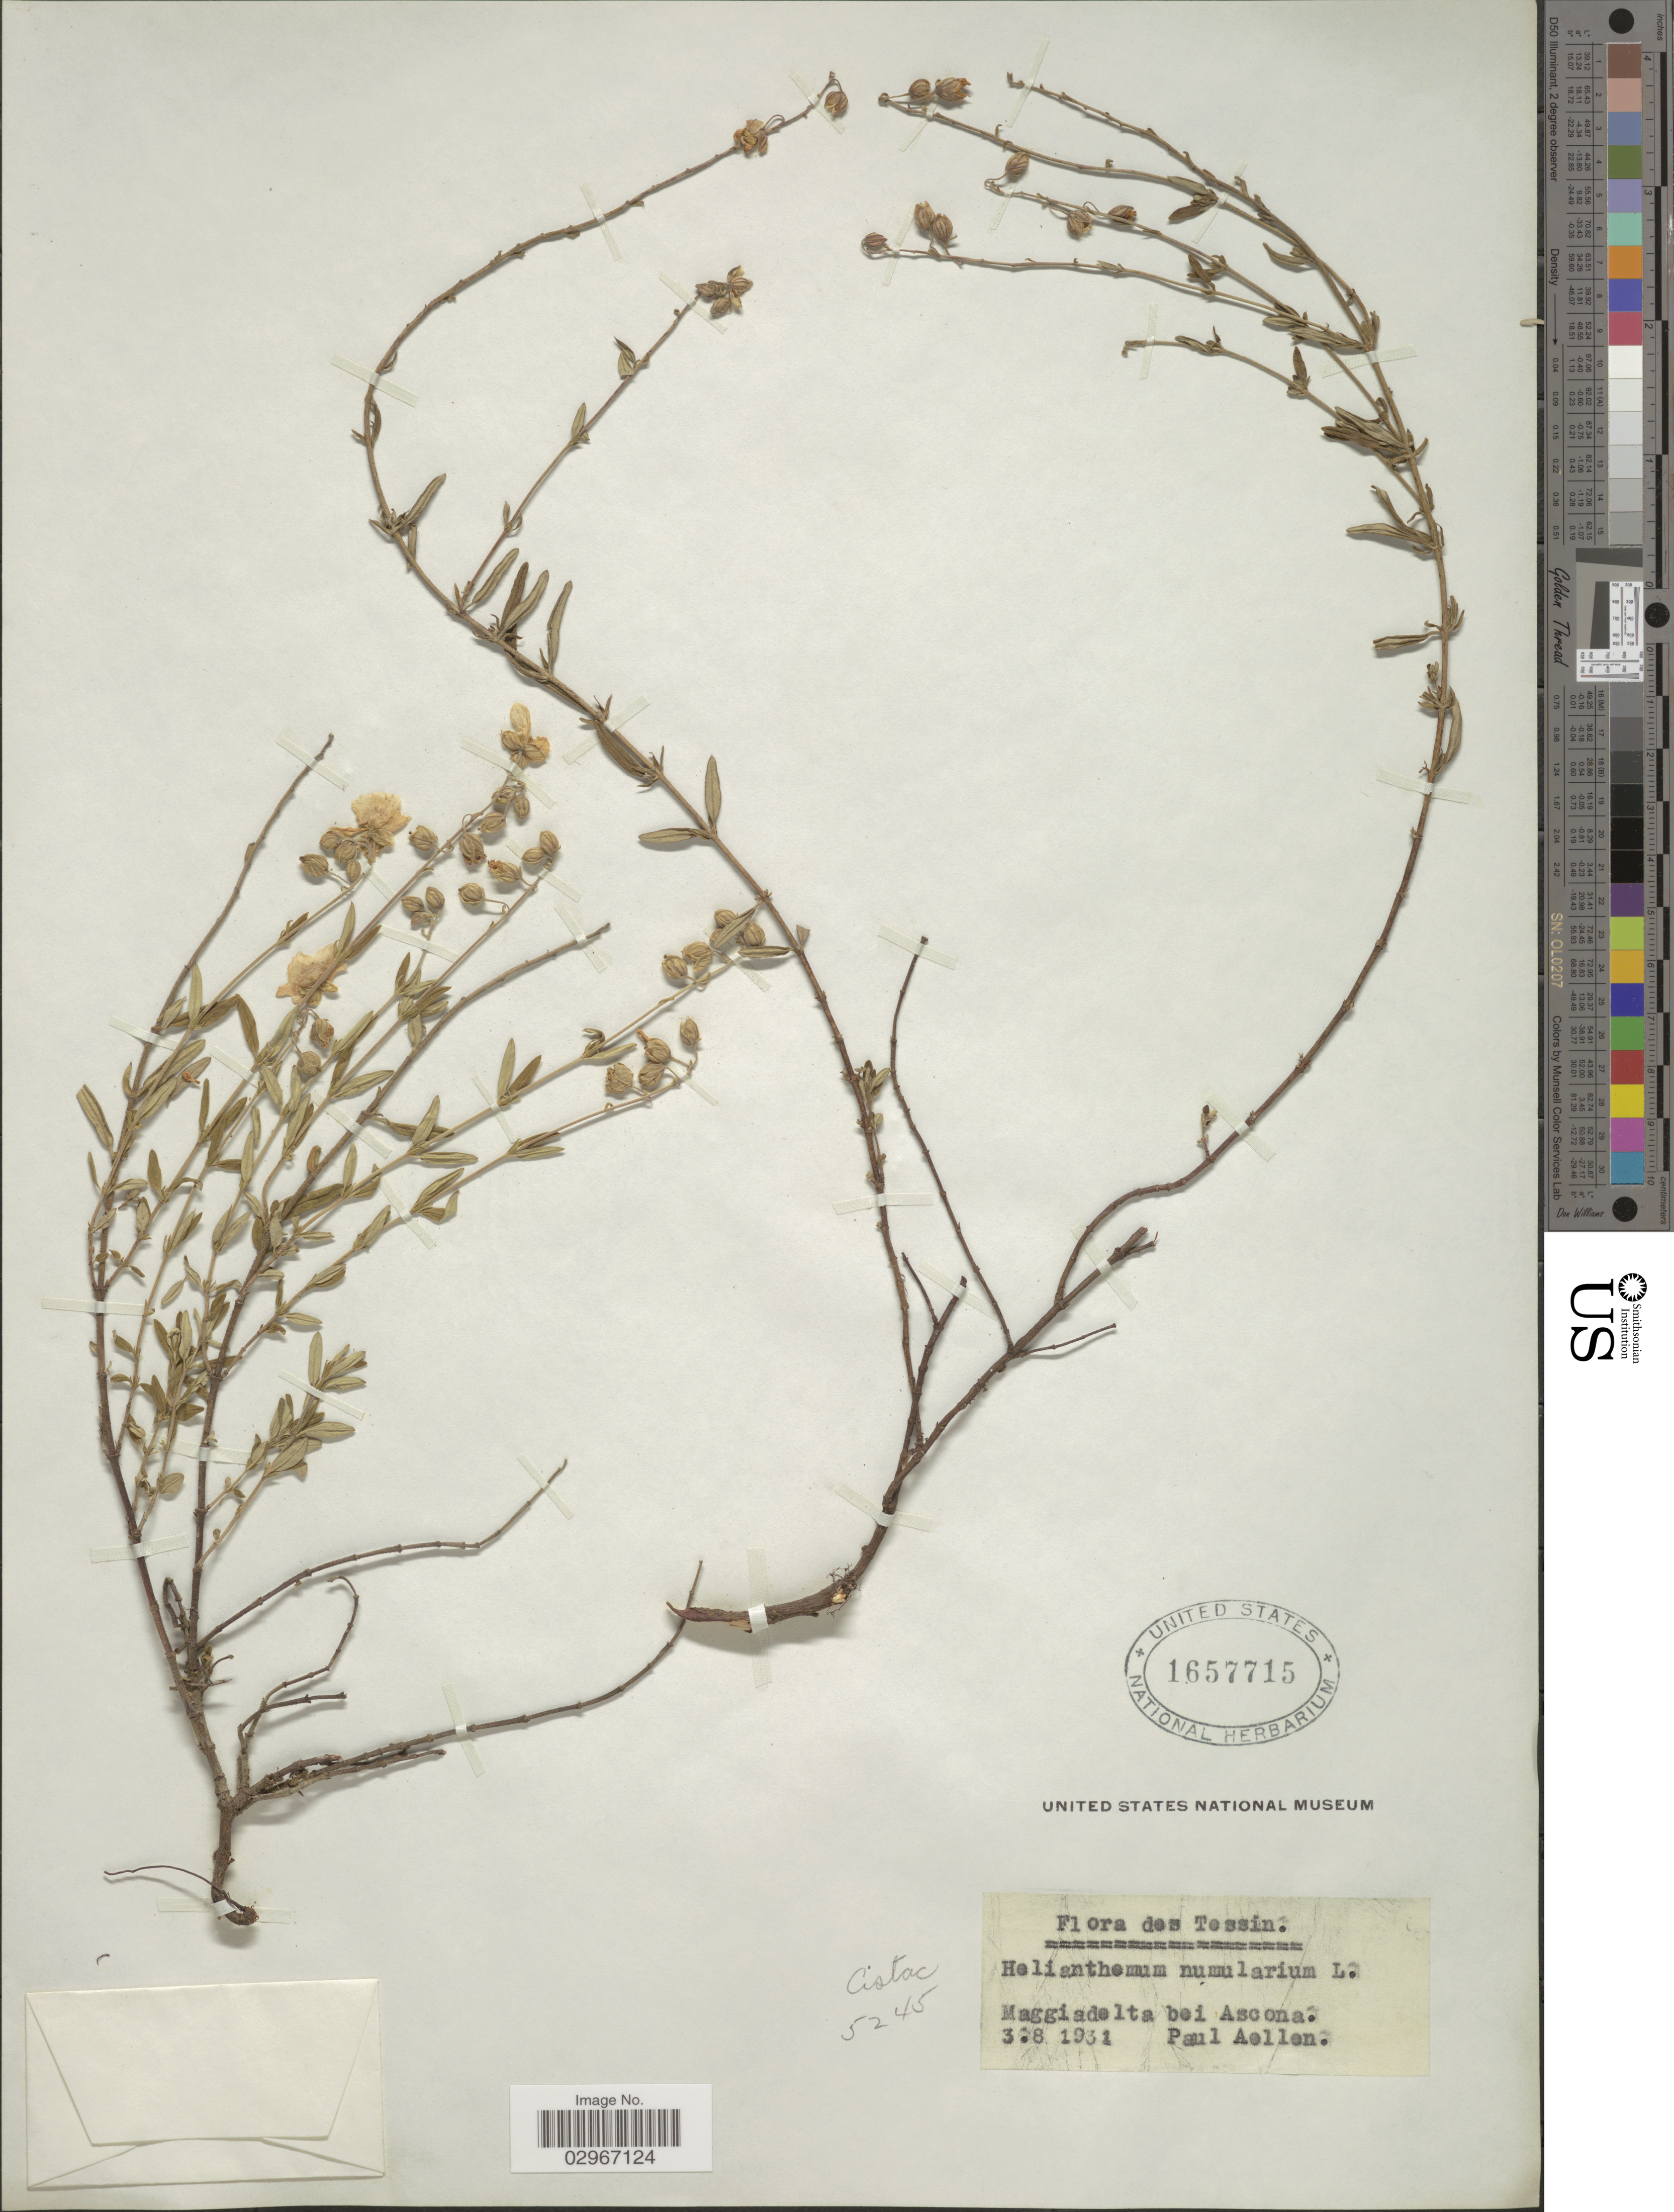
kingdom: Plantae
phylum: Tracheophyta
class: Magnoliopsida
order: Malvales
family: Cistaceae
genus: Helianthemum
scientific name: Helianthemum nummularium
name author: (L.) Mill.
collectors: P. Aellen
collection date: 1931-08-03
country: Switzerland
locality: Tessin. Maggiadelta bei Ascona.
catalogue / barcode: US 1657715